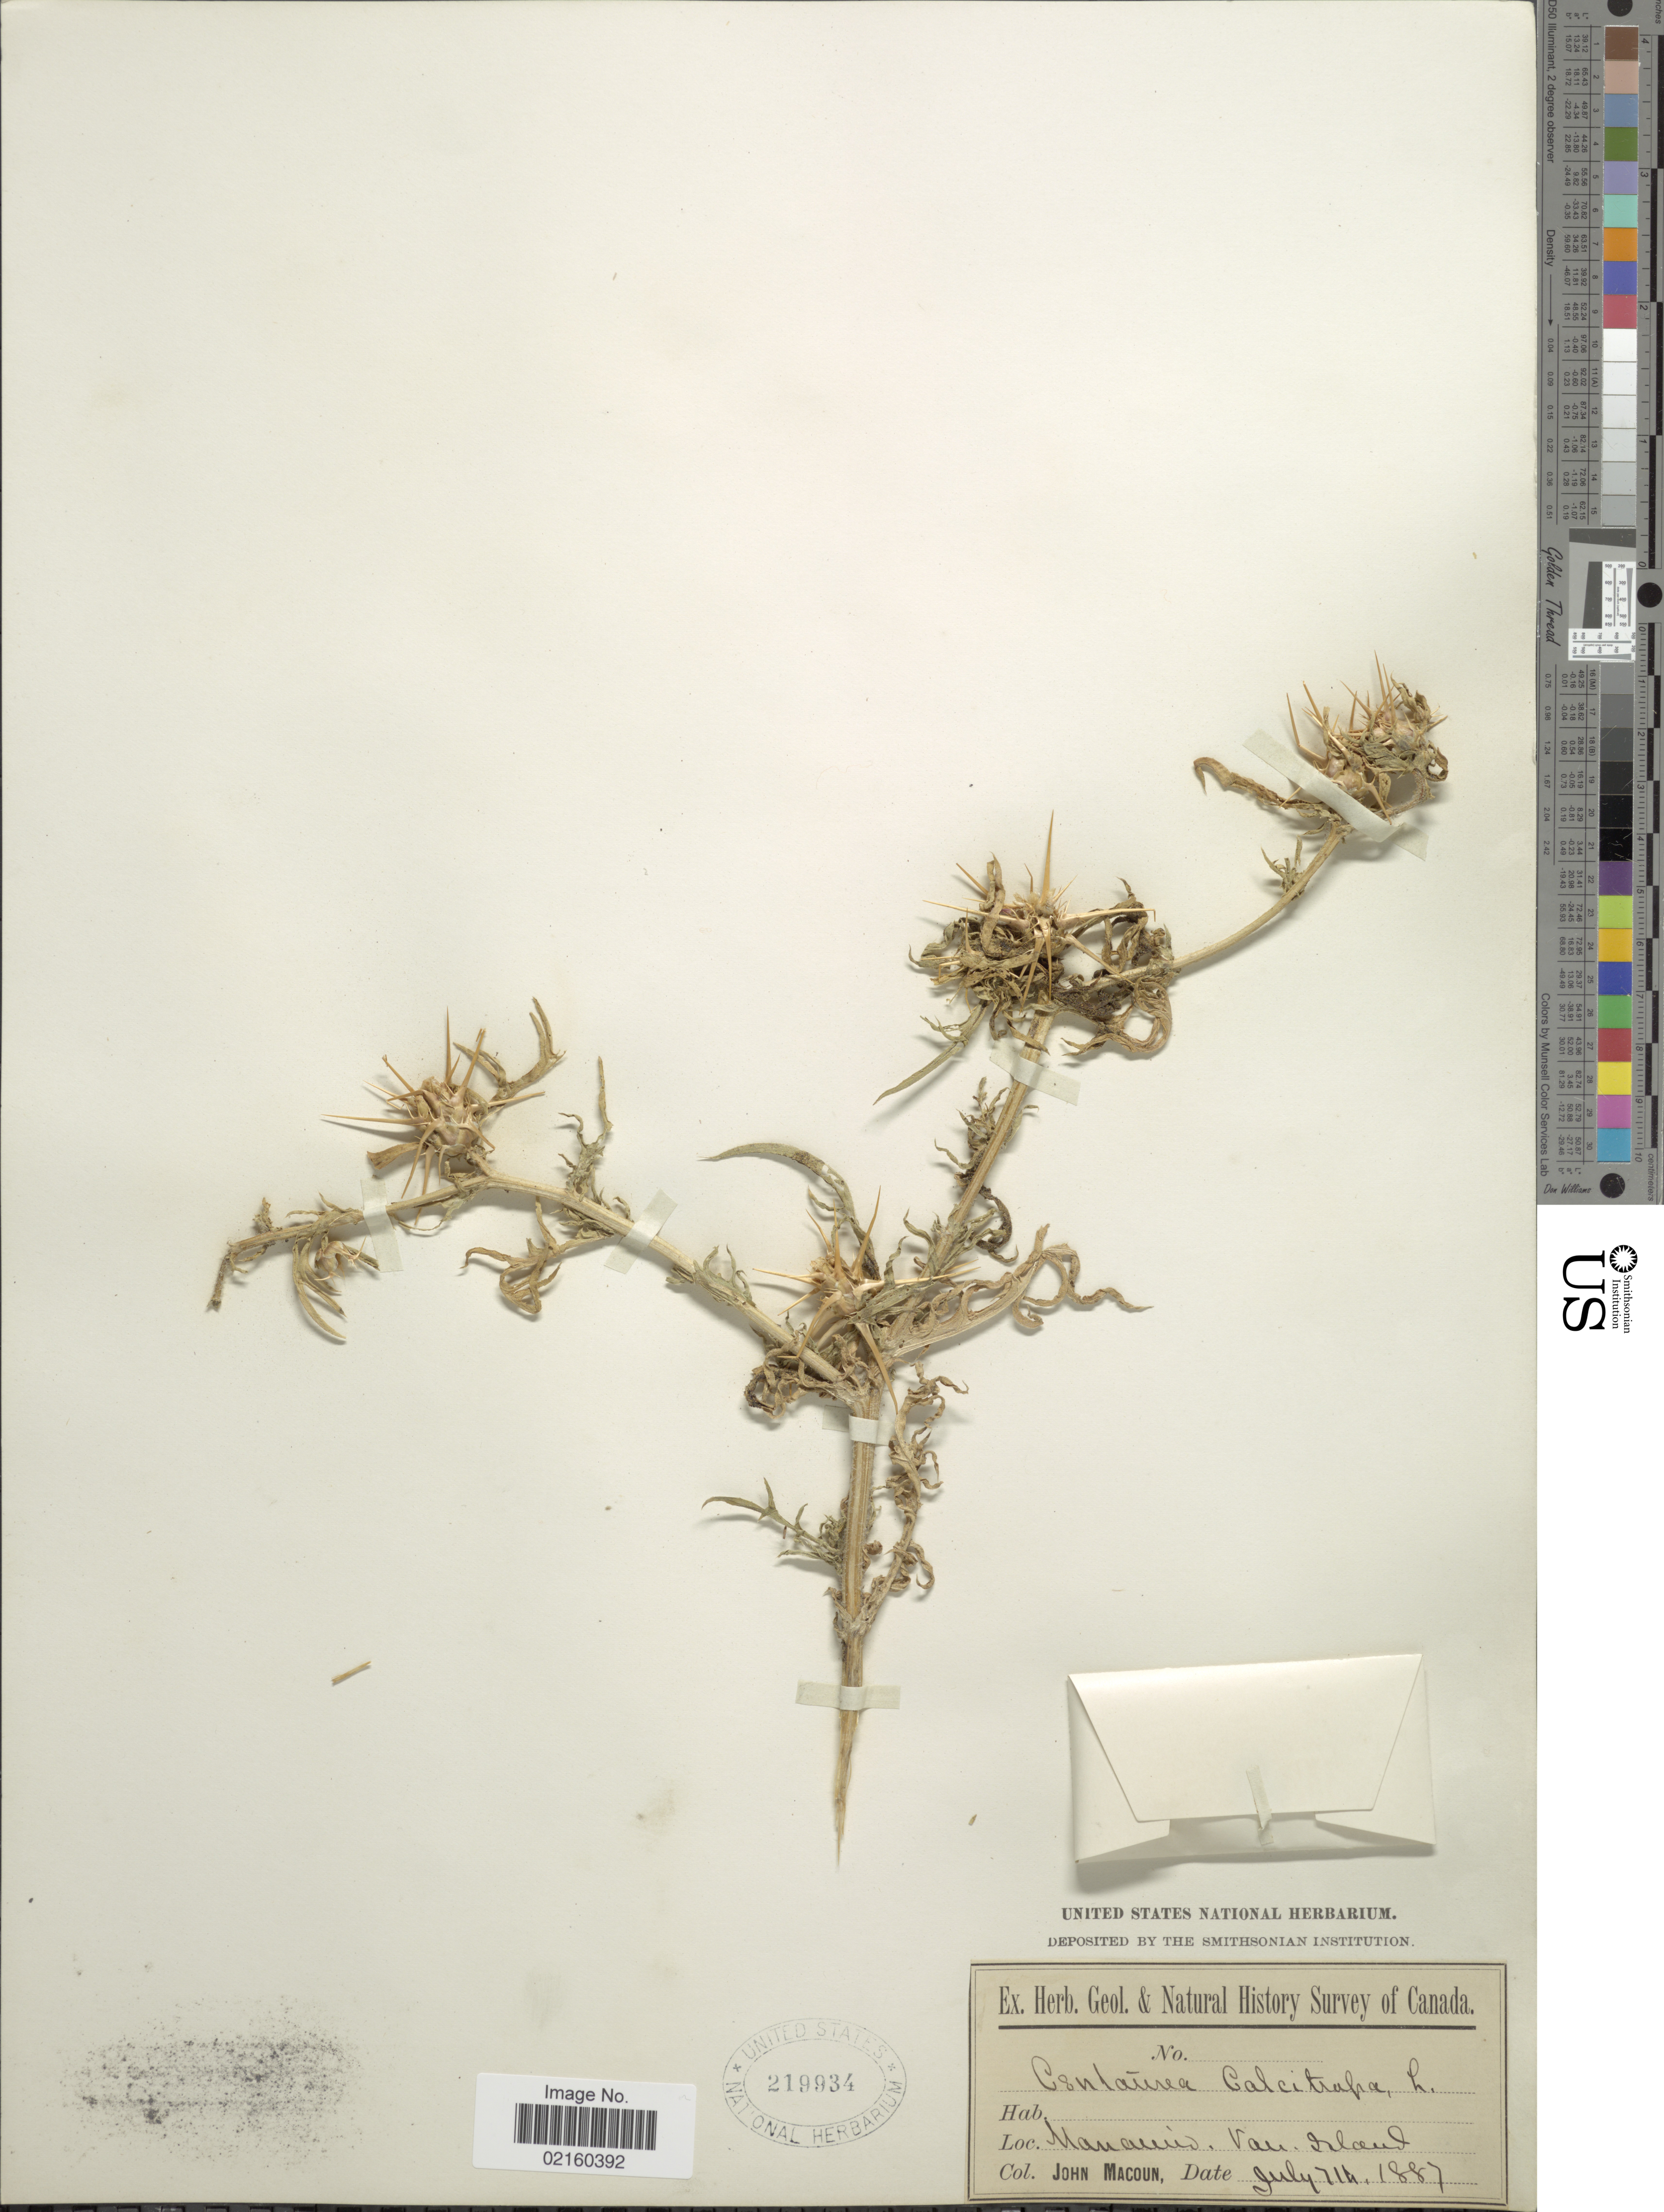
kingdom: Plantae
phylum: Tracheophyta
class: Magnoliopsida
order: Asterales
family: Asteraceae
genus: Centaurea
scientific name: Centaurea calcitrapa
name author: L.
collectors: J. Macoun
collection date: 1887-07-11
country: Canada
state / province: British Columbia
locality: Nanaimo, Van. Island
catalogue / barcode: US 219934